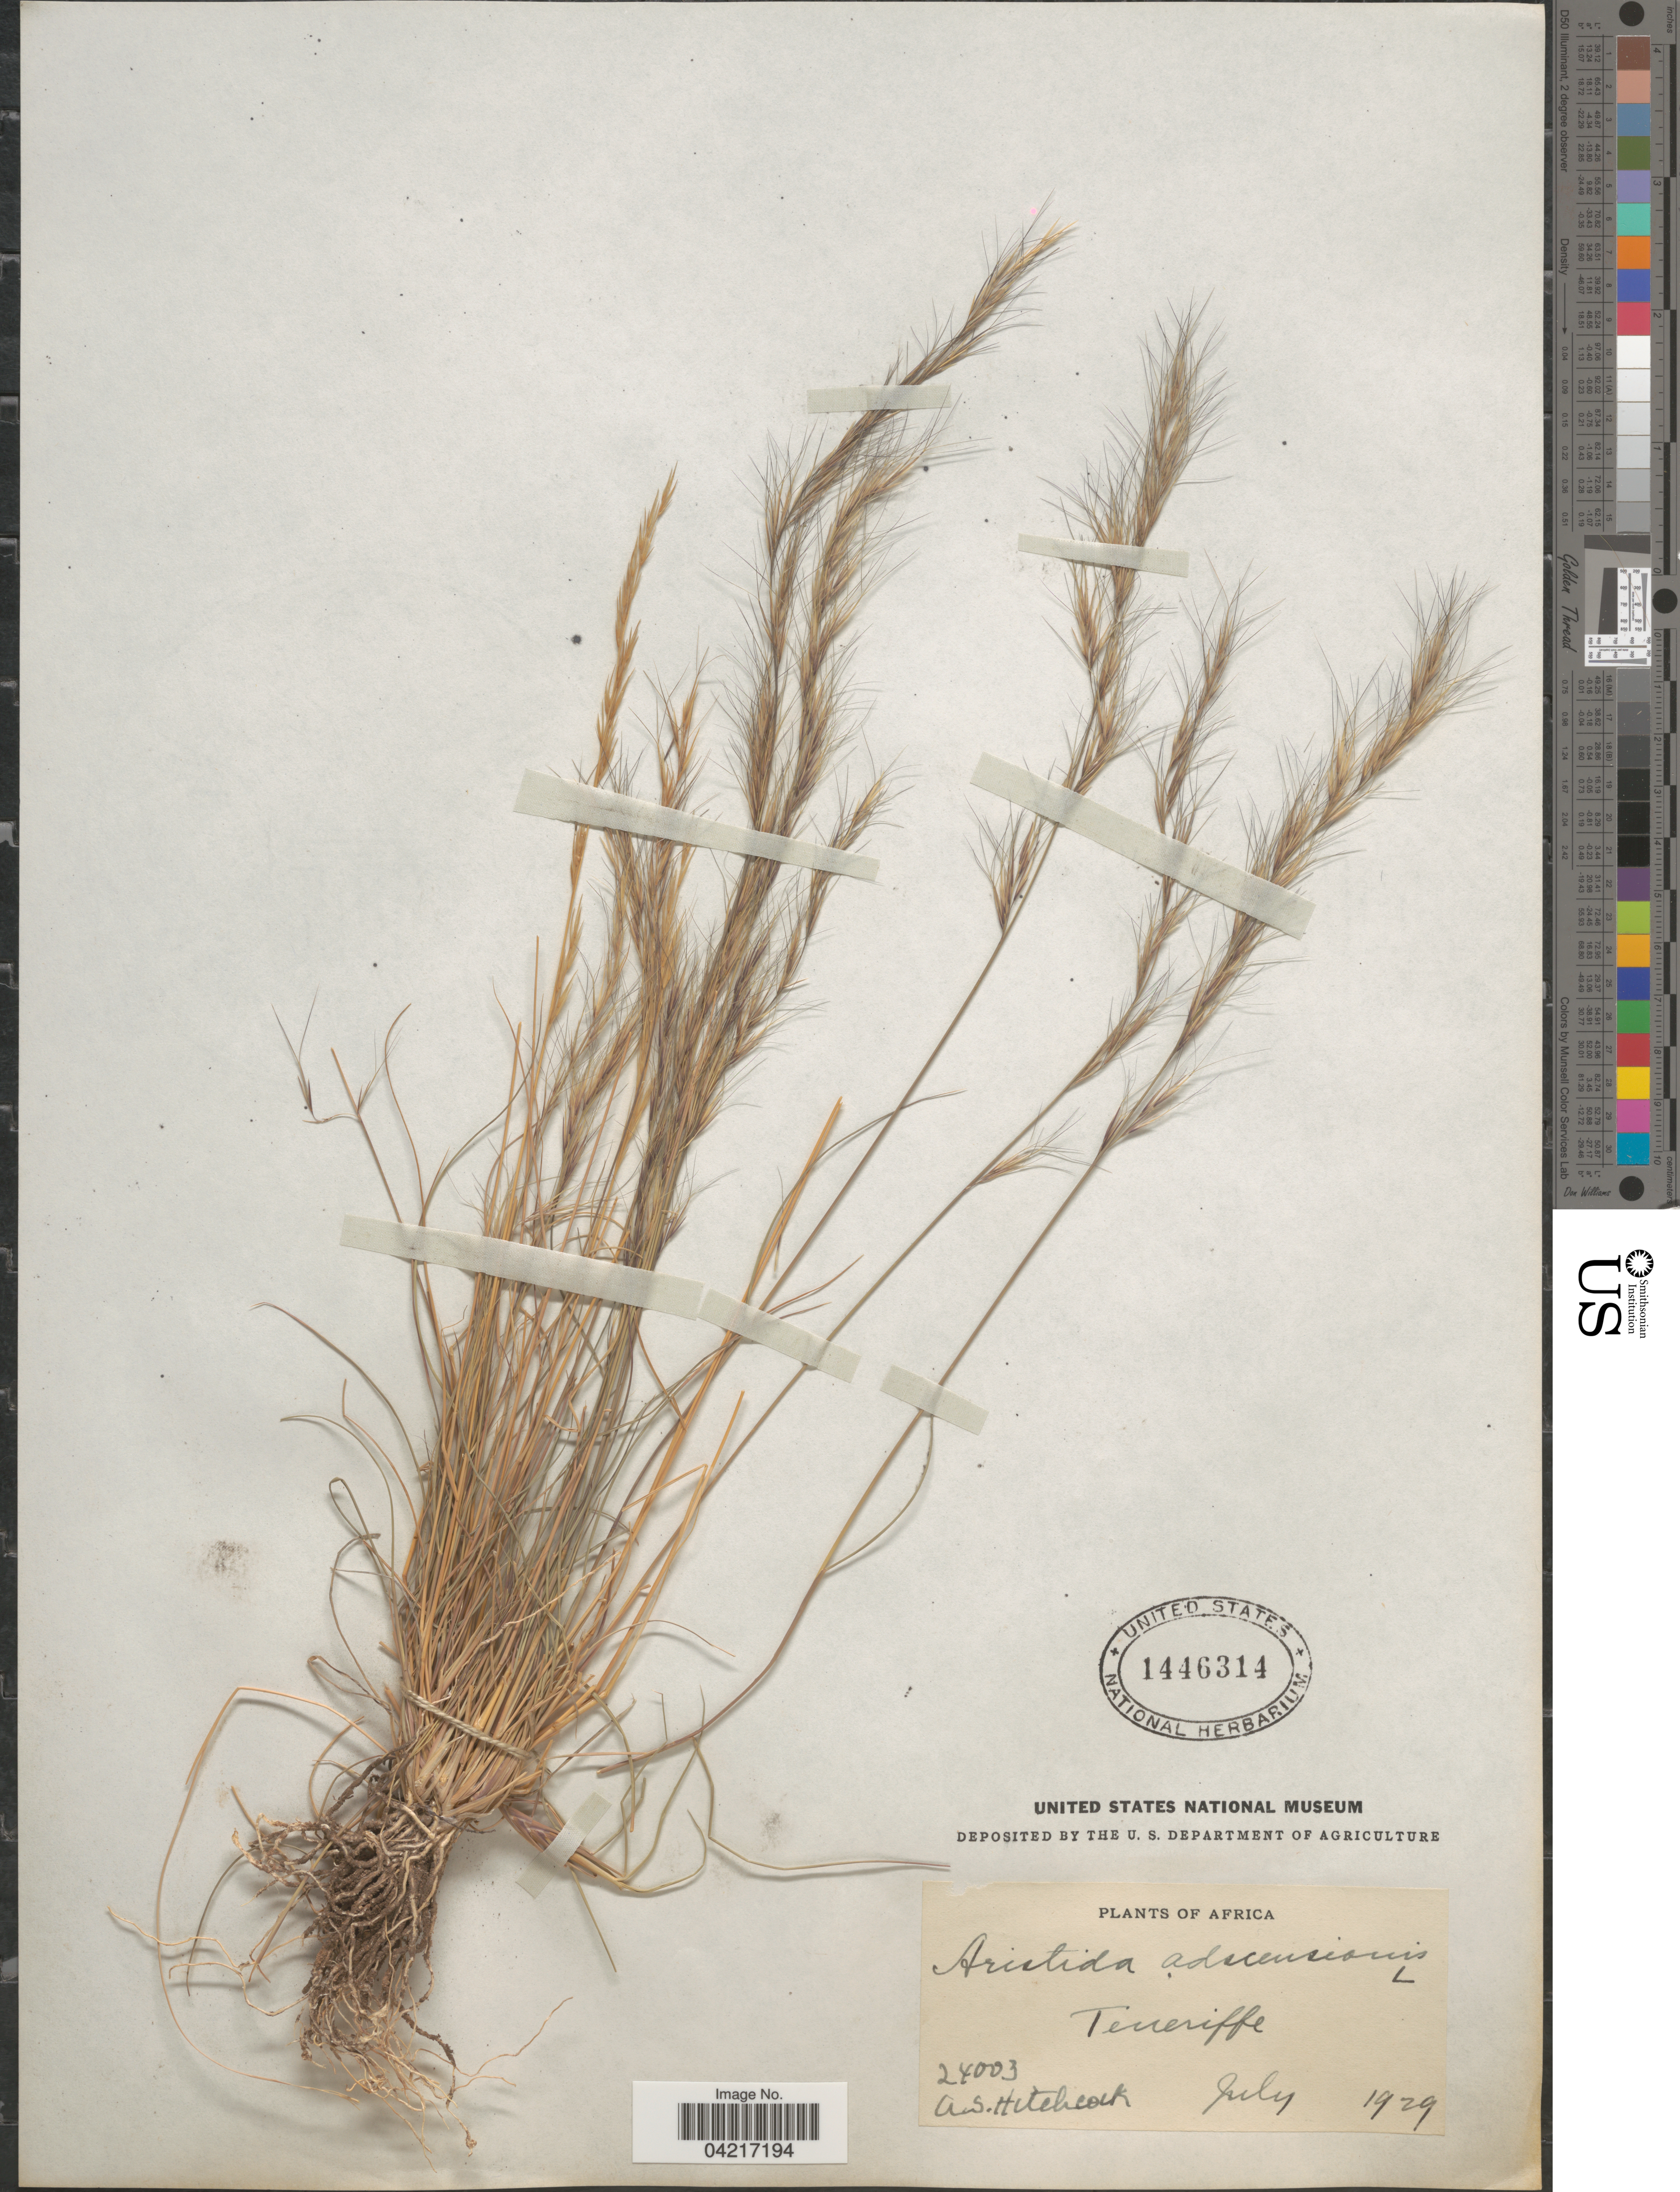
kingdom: Plantae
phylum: Tracheophyta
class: Liliopsida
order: Poales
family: Poaceae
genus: Aristida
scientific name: Aristida adscensionis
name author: L.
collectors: A. S. Hitchcock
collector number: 24003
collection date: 1929-07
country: Spain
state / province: Canarias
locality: Teneriffe.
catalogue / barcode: US 1446314